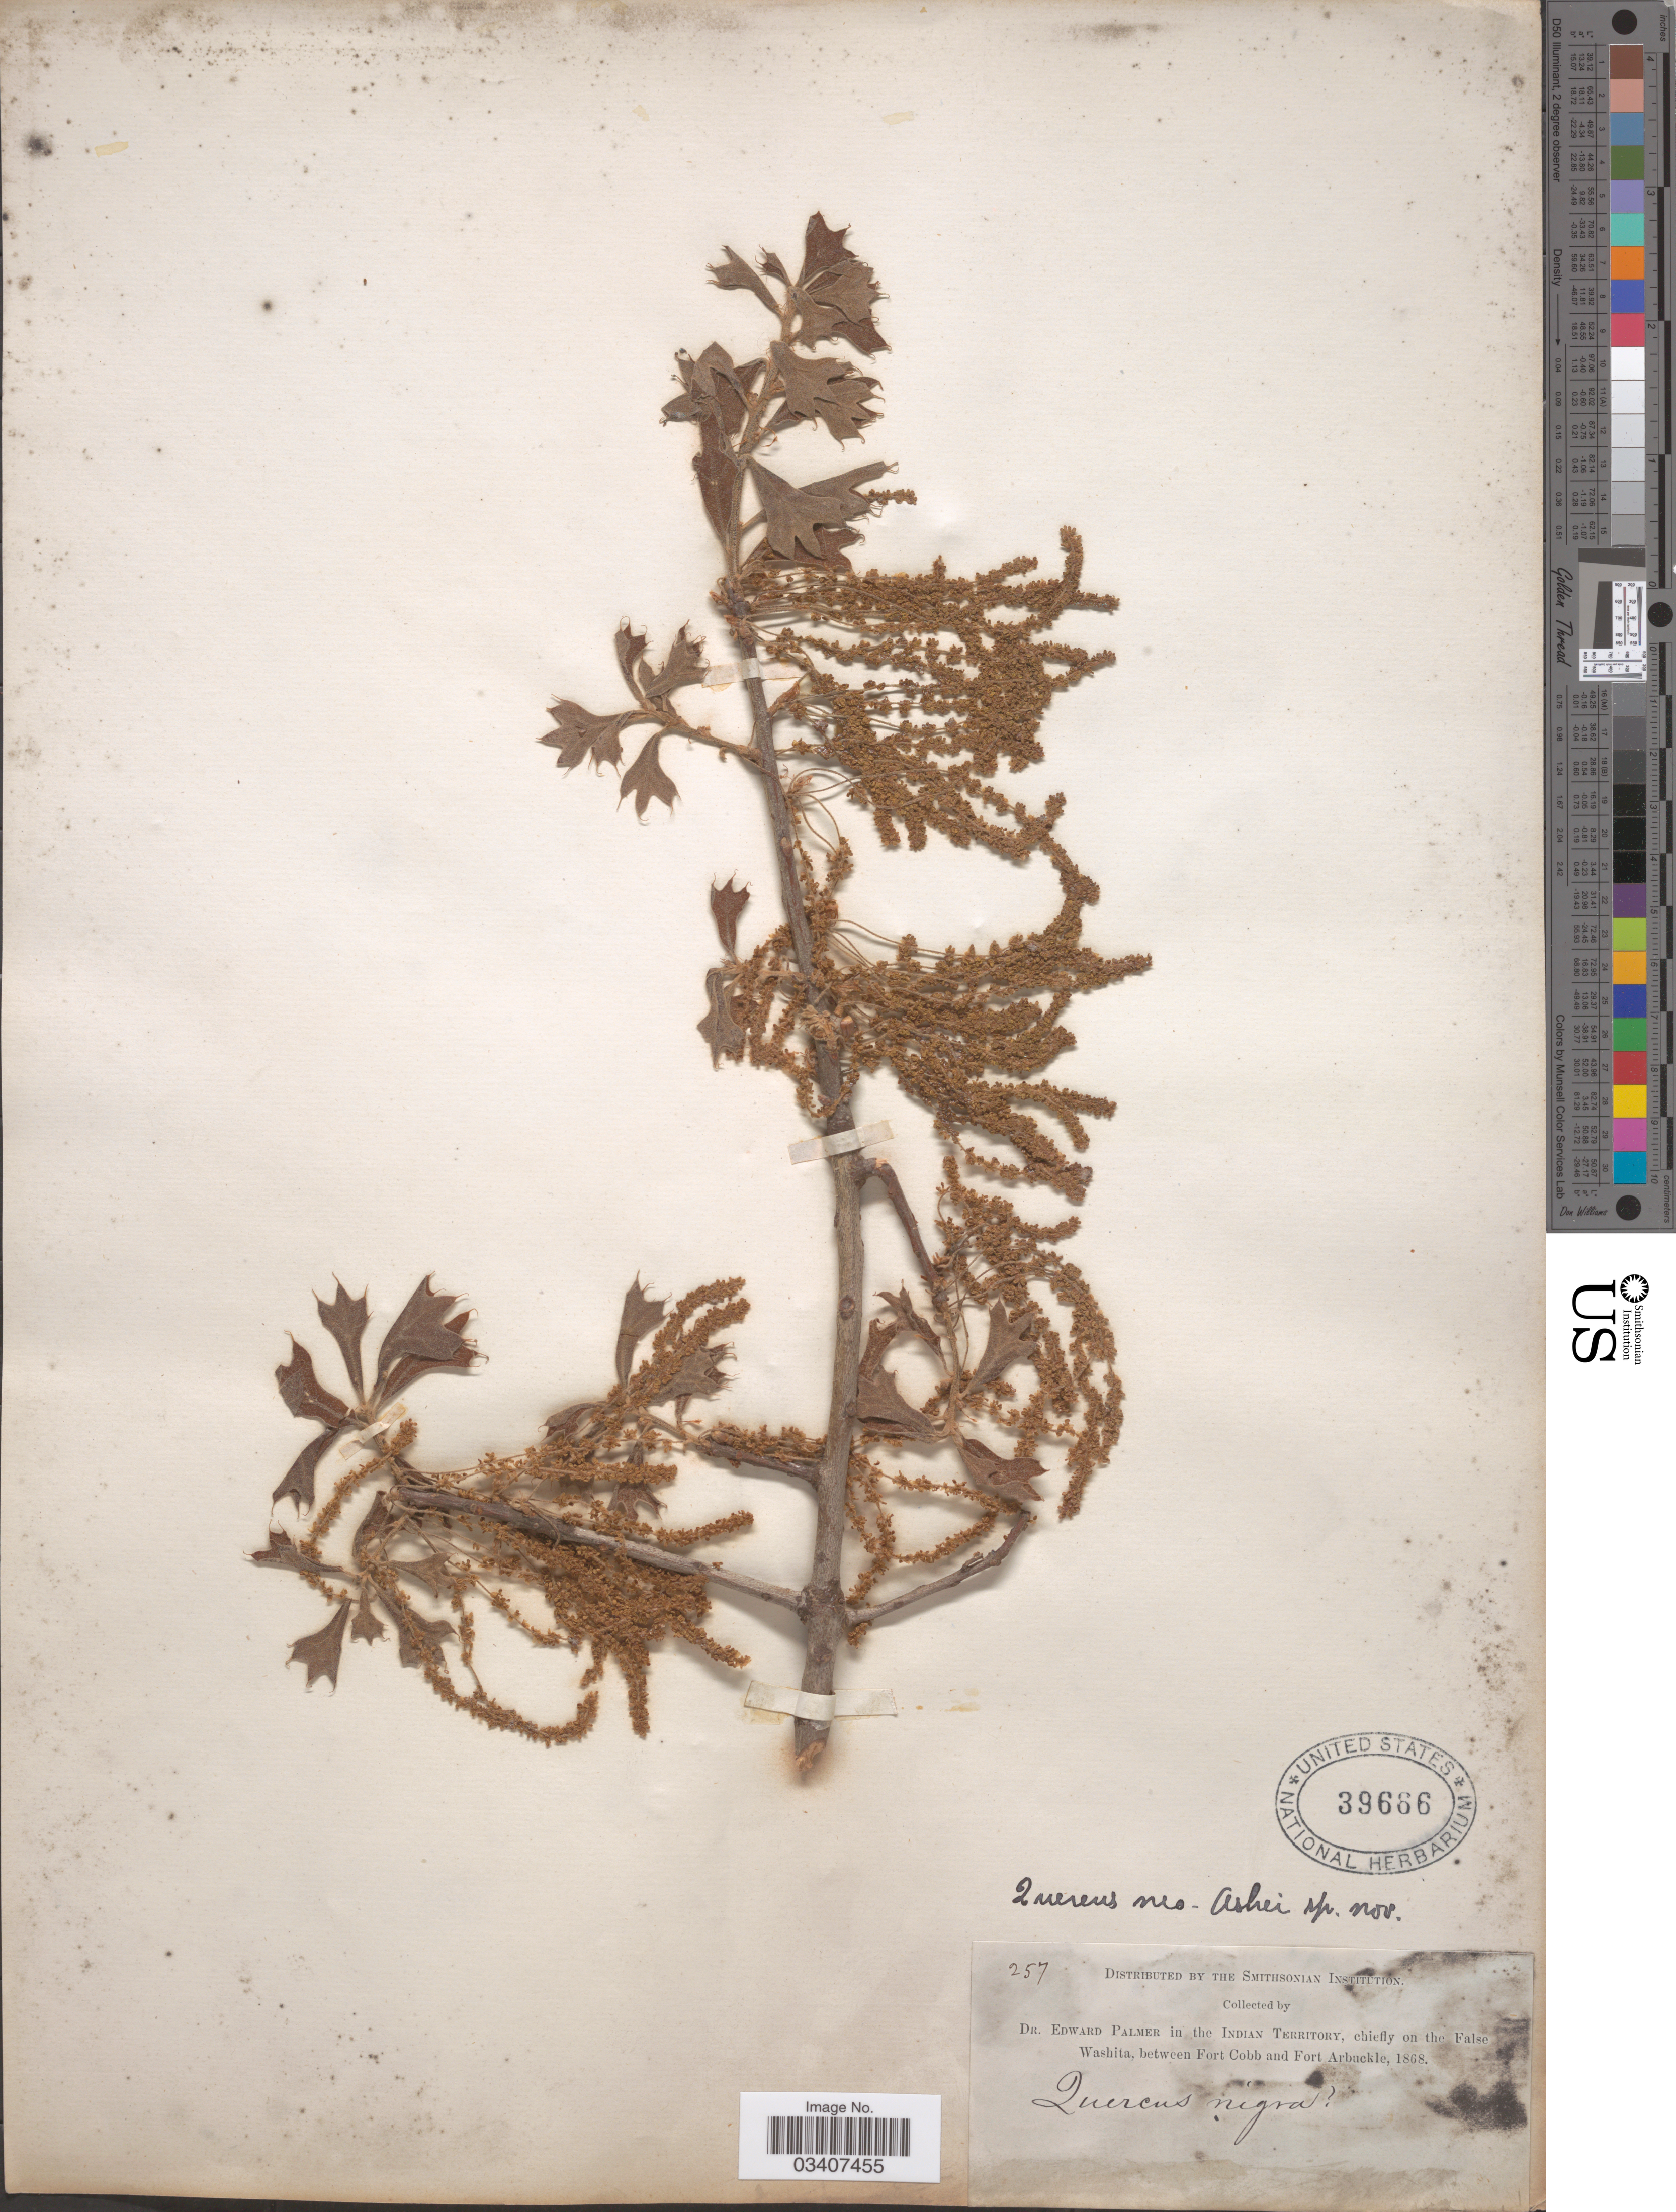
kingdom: Plantae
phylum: Tracheophyta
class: Magnoliopsida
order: Fagales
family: Fagaceae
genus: Quercus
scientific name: Quercus neoashei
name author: Bush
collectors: E. Palmer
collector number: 257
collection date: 1868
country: United States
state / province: Oklahoma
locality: Indian Territory, chiefly on the False Washita, between Fort Cobb and Fort Arbuckle.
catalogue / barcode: US 39666